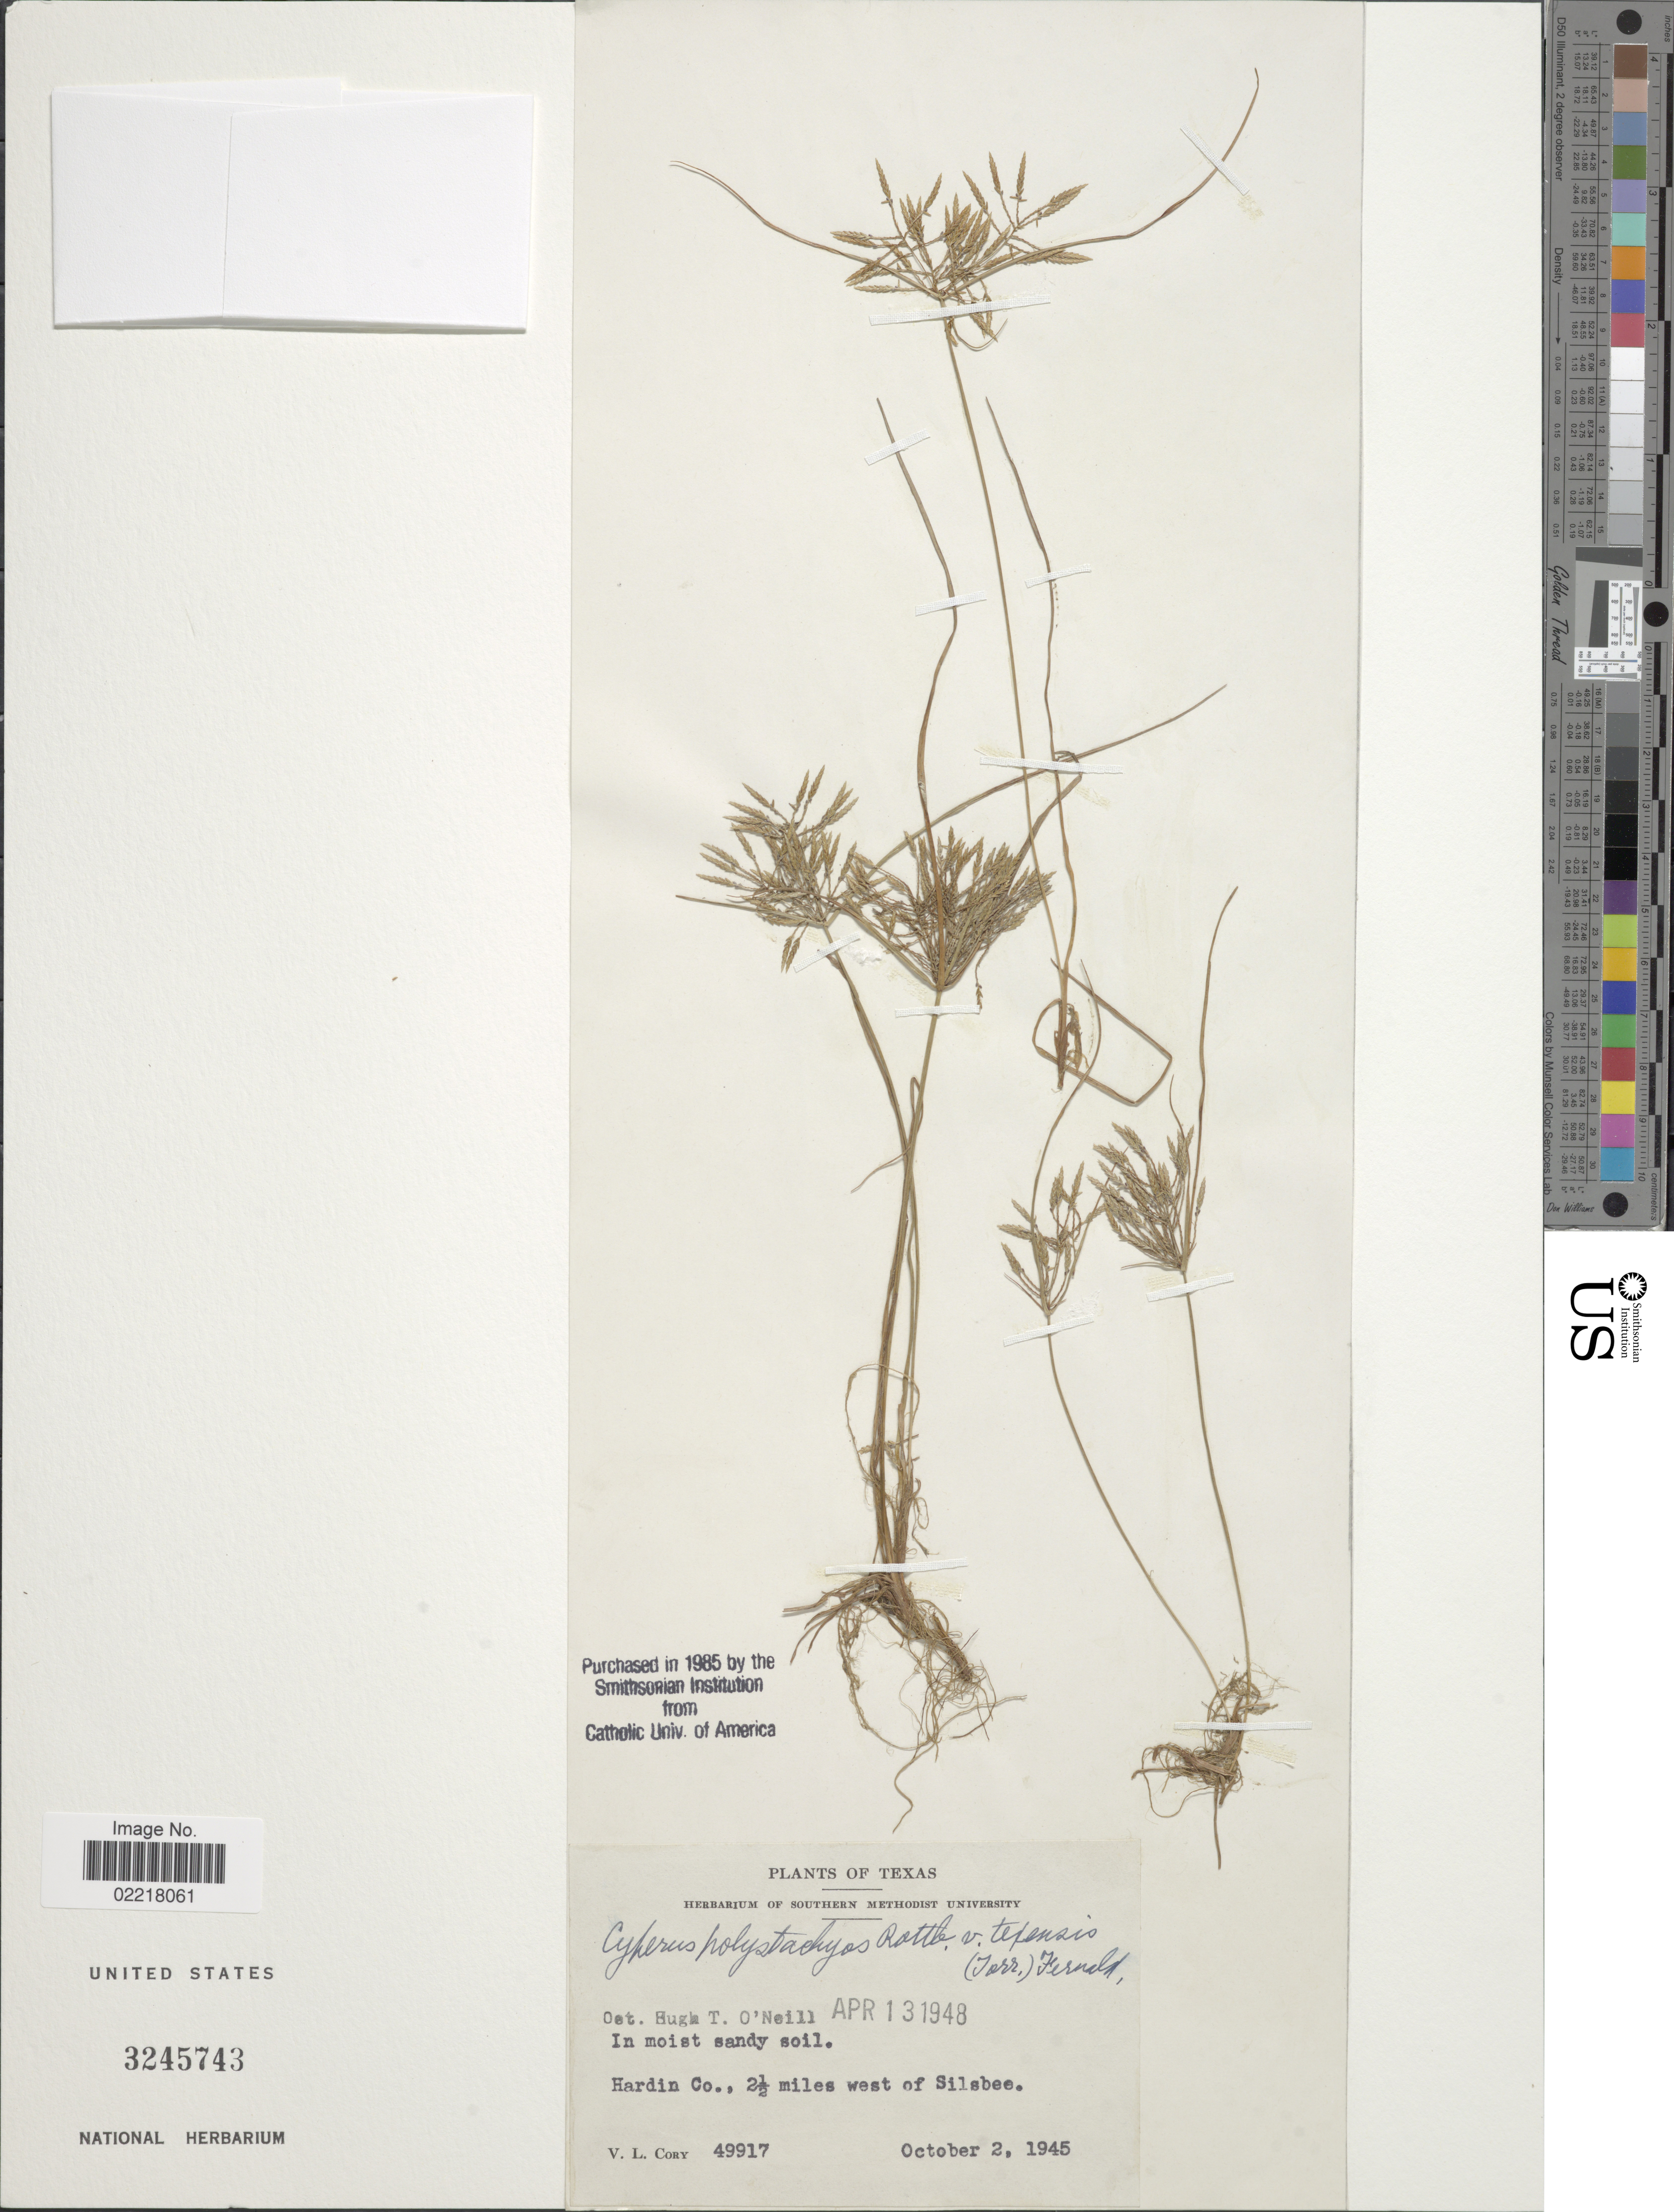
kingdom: Plantae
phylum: Tracheophyta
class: Liliopsida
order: Poales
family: Cyperaceae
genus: Cyperus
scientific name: Cyperus polystachyos var. texensis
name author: (Torr.) Fernald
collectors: V. Cory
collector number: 49917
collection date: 1945-10-02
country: United States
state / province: Texas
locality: Hardin Co., 2½ miles west of Silsbee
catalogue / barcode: US 3245743